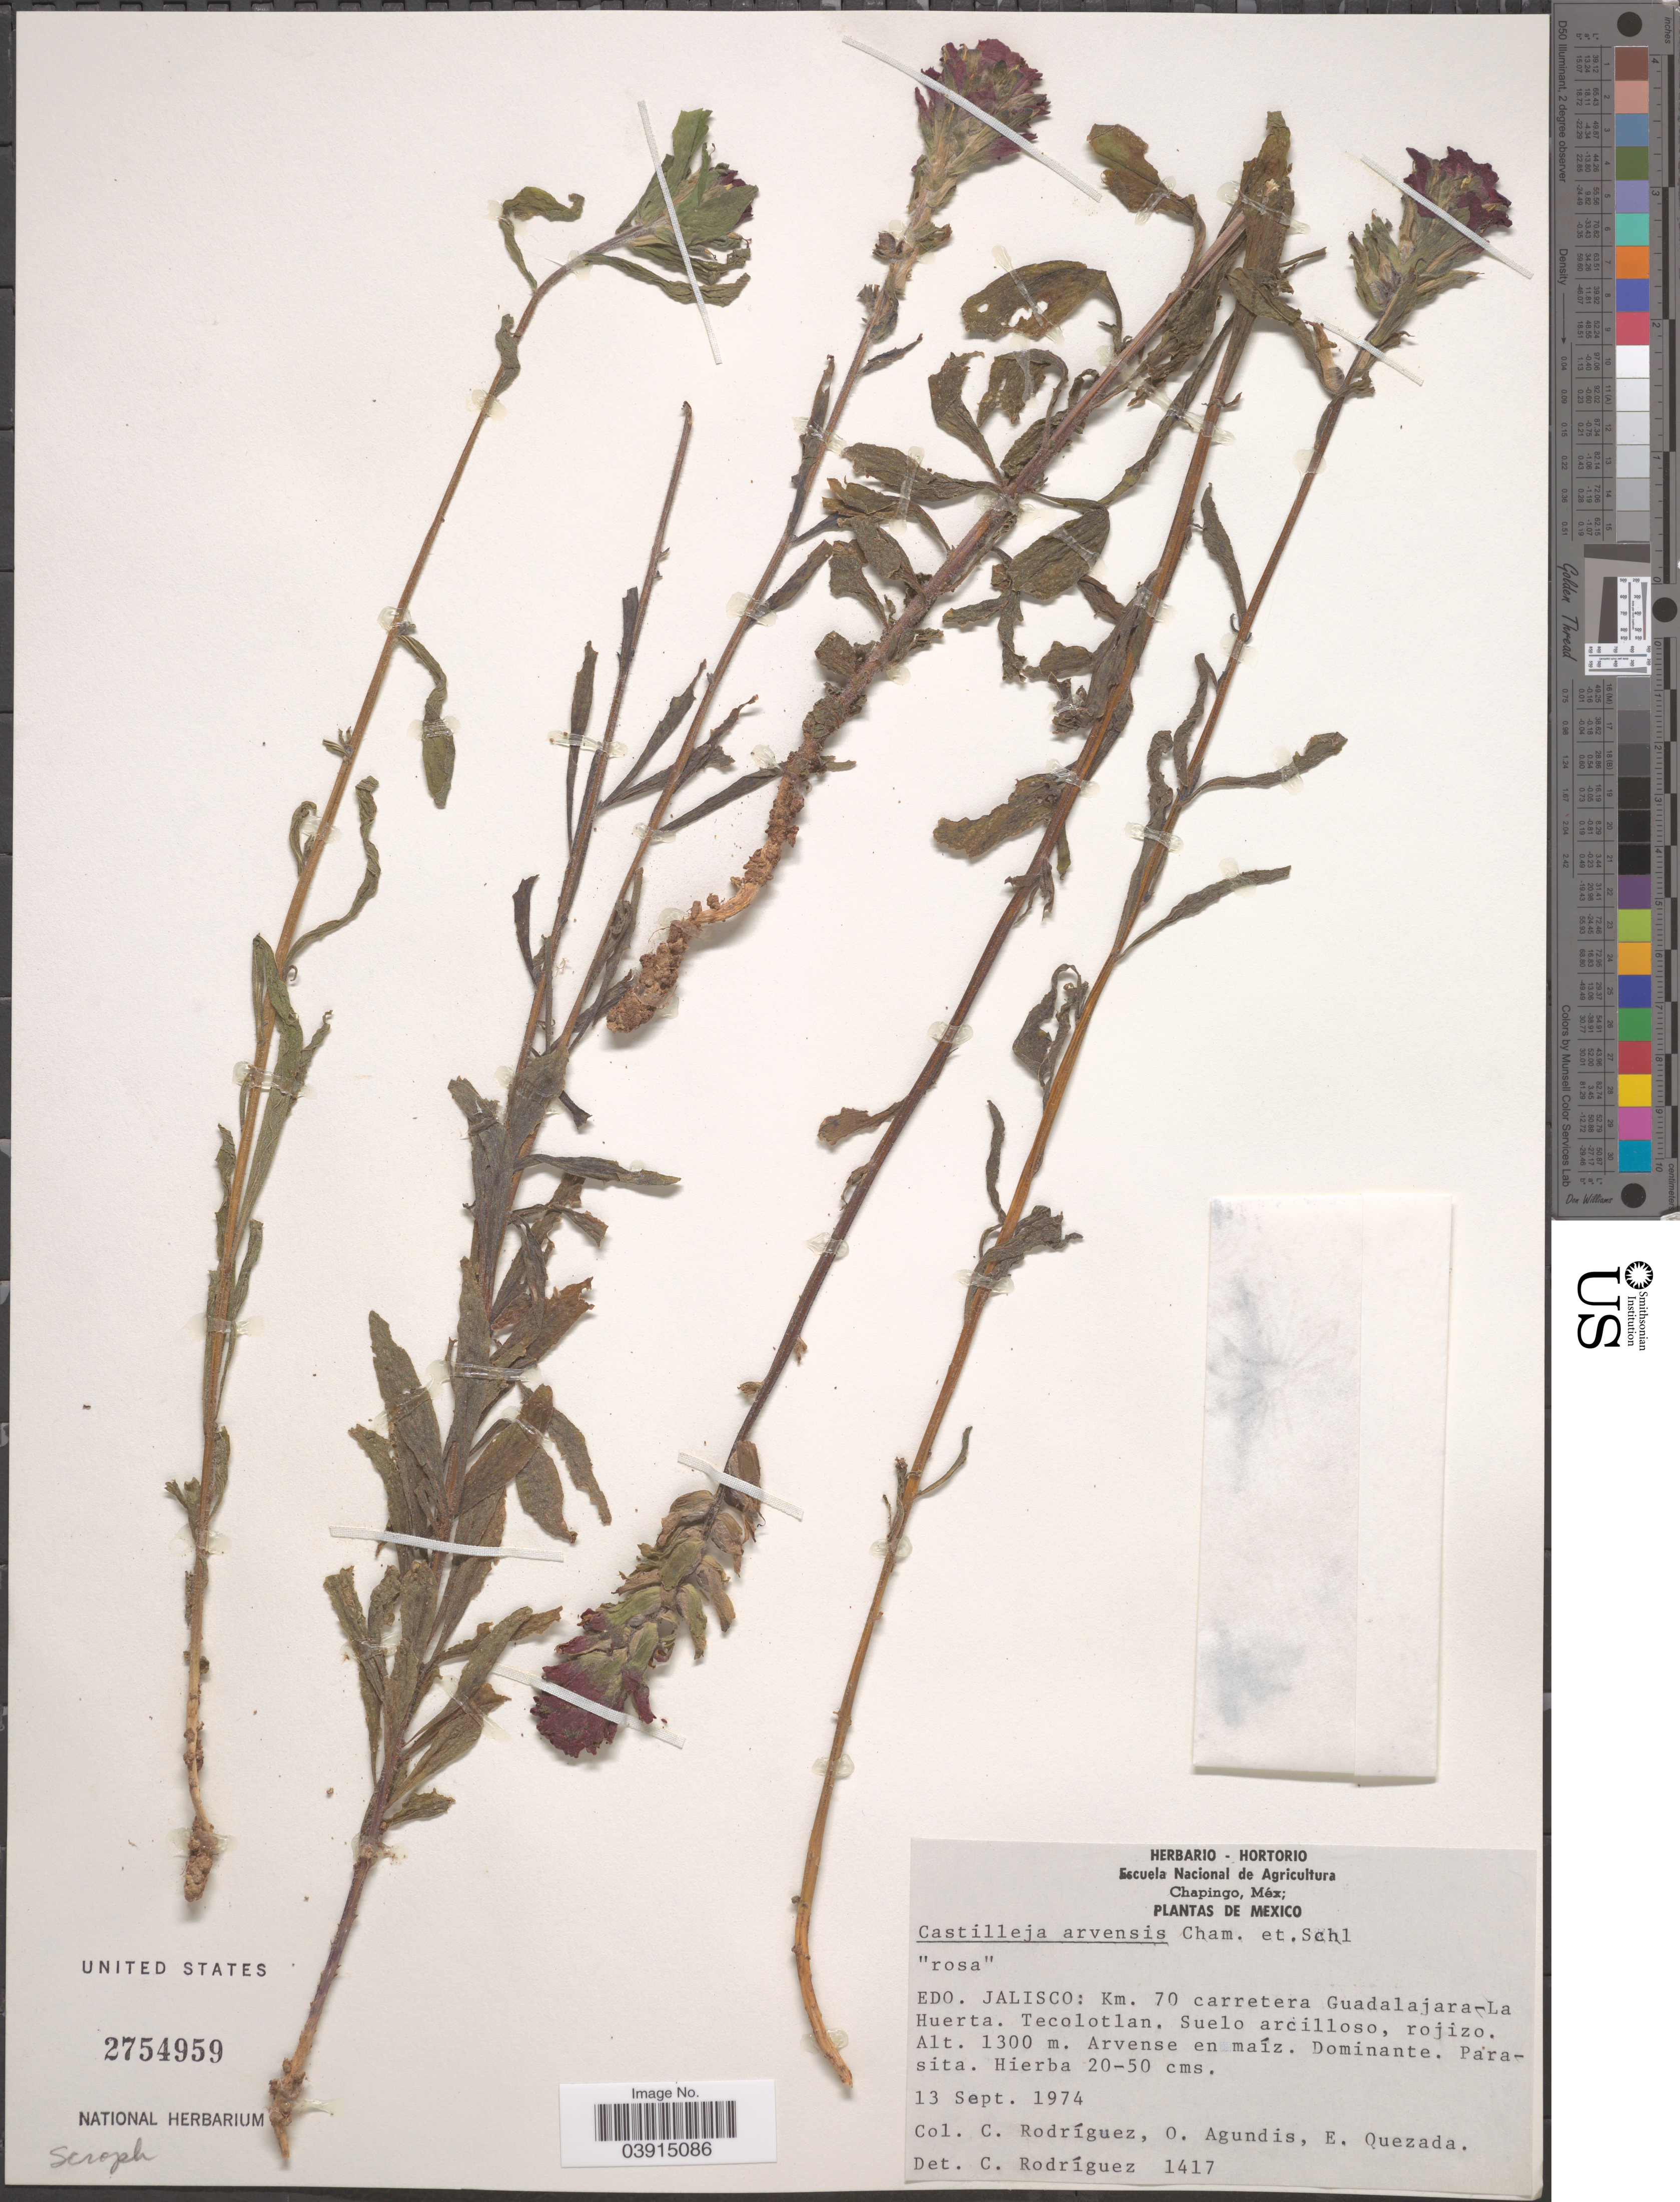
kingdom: Plantae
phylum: Tracheophyta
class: Magnoliopsida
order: Lamiales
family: Orobanchaceae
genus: Castilleja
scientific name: Castilleja arvensis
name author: Schltdl. & Cham.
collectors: C. Rodríguez-Flores, O. Agundis & E. Quezada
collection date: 1974-09-13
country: Mexico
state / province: Jalisco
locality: Edo. Jalisco: Km. 70 carretera Guadalajara-La Huerta. Tecolotlan.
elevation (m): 1300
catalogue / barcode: US 2754959